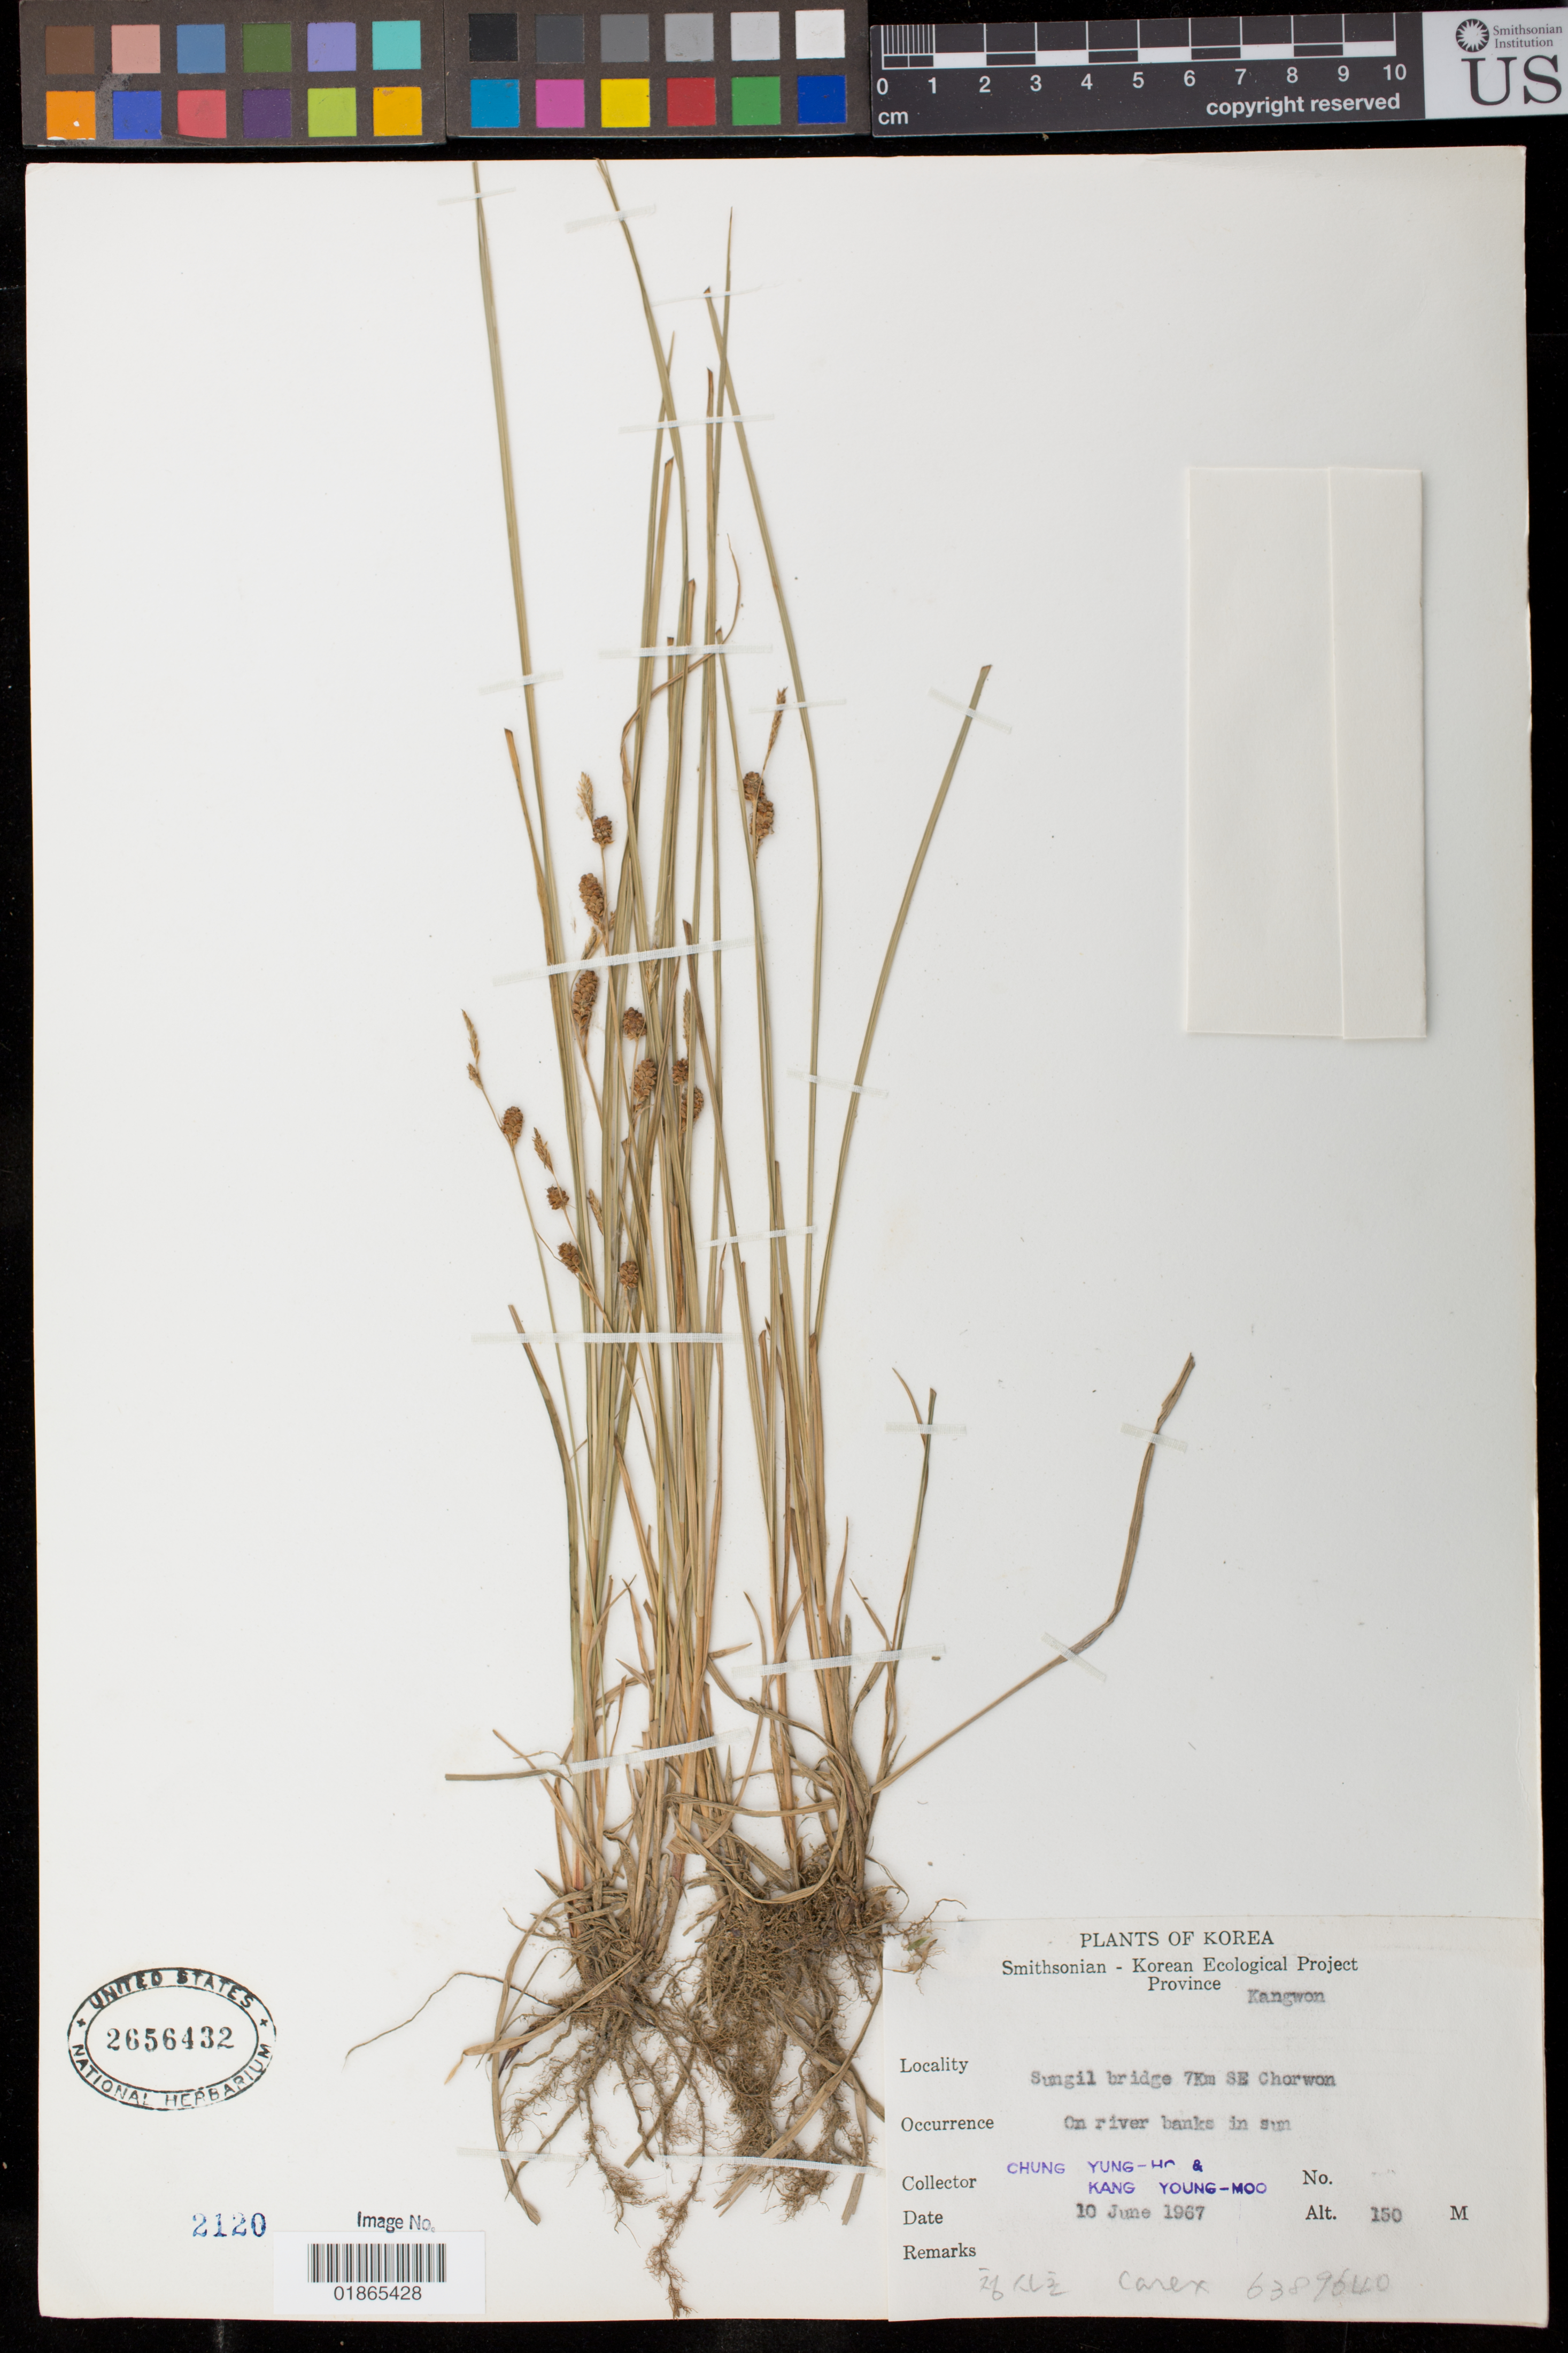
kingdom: Plantae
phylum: Tracheophyta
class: Liliopsida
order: Poales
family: Cyperaceae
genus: Carex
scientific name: Carex sp.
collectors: Y. Chung & Y. Kang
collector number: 2120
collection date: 1967-06-10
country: North Korea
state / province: Kangwon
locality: Sungil bridge, 7 km SE Chorwon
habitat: On river banks in sun.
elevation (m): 150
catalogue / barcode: US 2656432